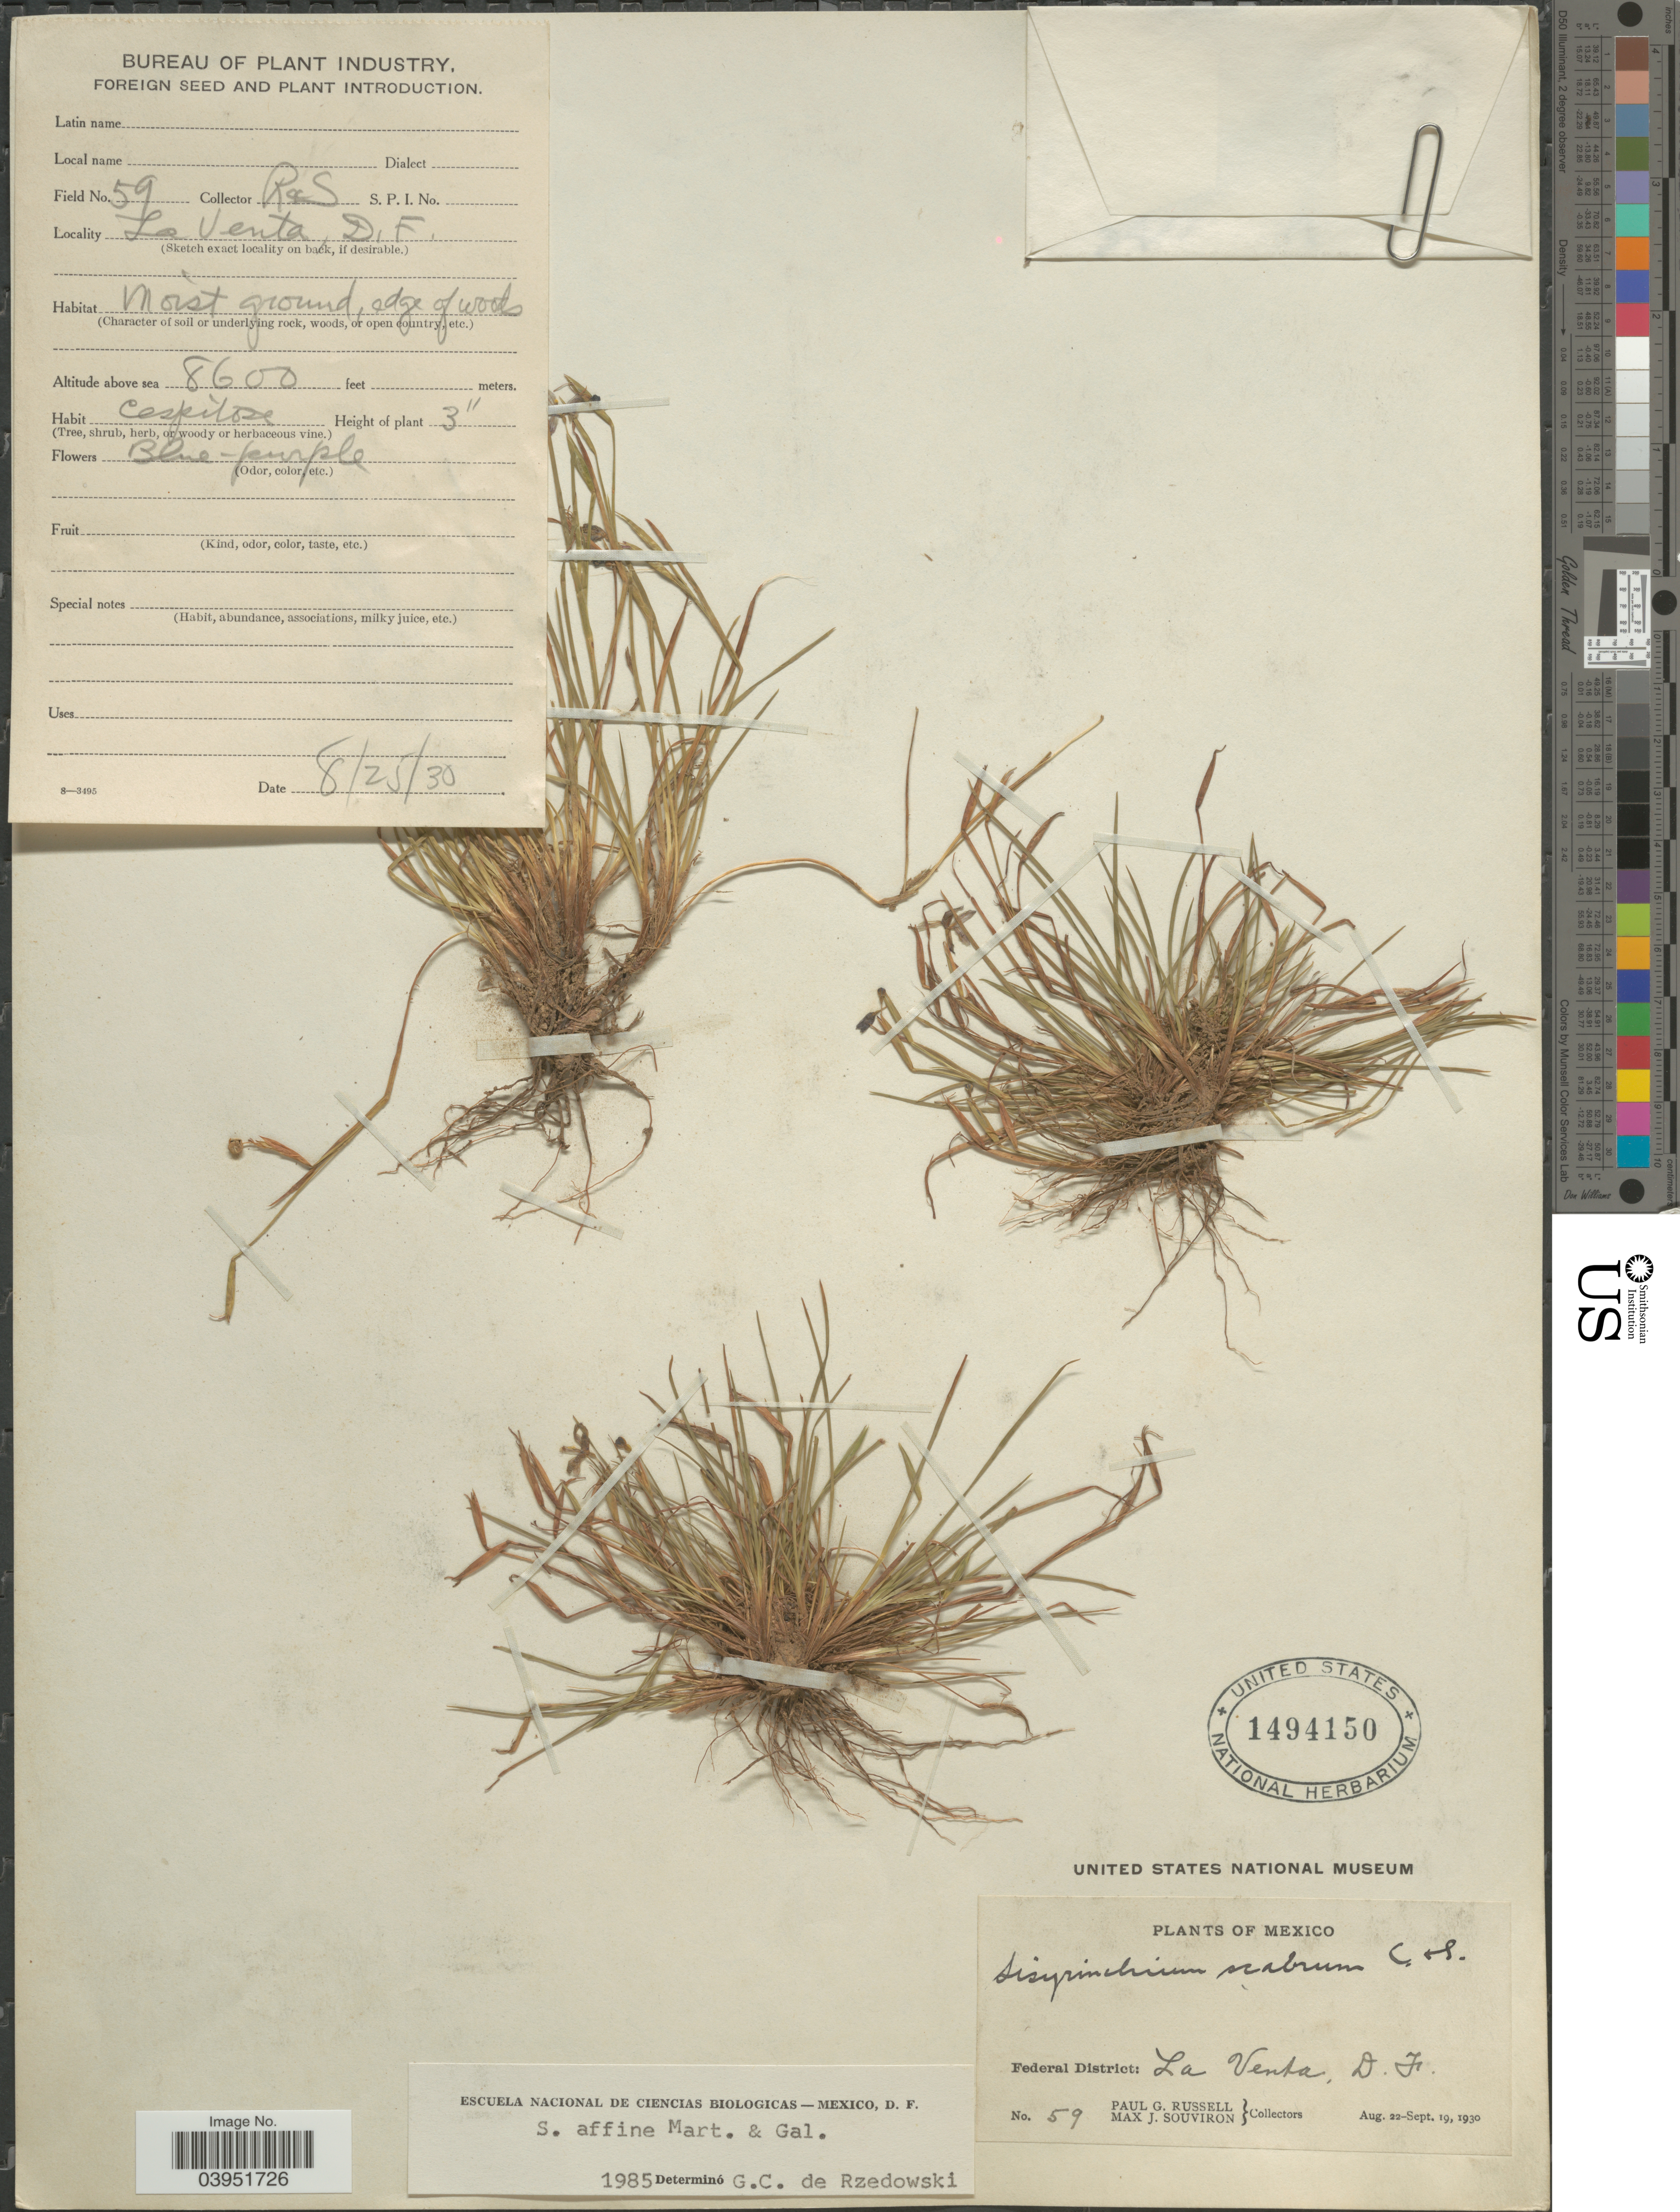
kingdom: Plantae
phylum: Tracheophyta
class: Liliopsida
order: Asparagales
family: Iridaceae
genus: Sisyrinchium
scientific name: Sisyrinchium affine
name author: M. Martens & Galeotti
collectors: P. G. Russell & M. J. Souviron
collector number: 59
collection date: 1930-08-25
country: Mexico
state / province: Distrito Federal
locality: Federal District: La Venta.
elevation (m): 2621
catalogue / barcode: US 1494150